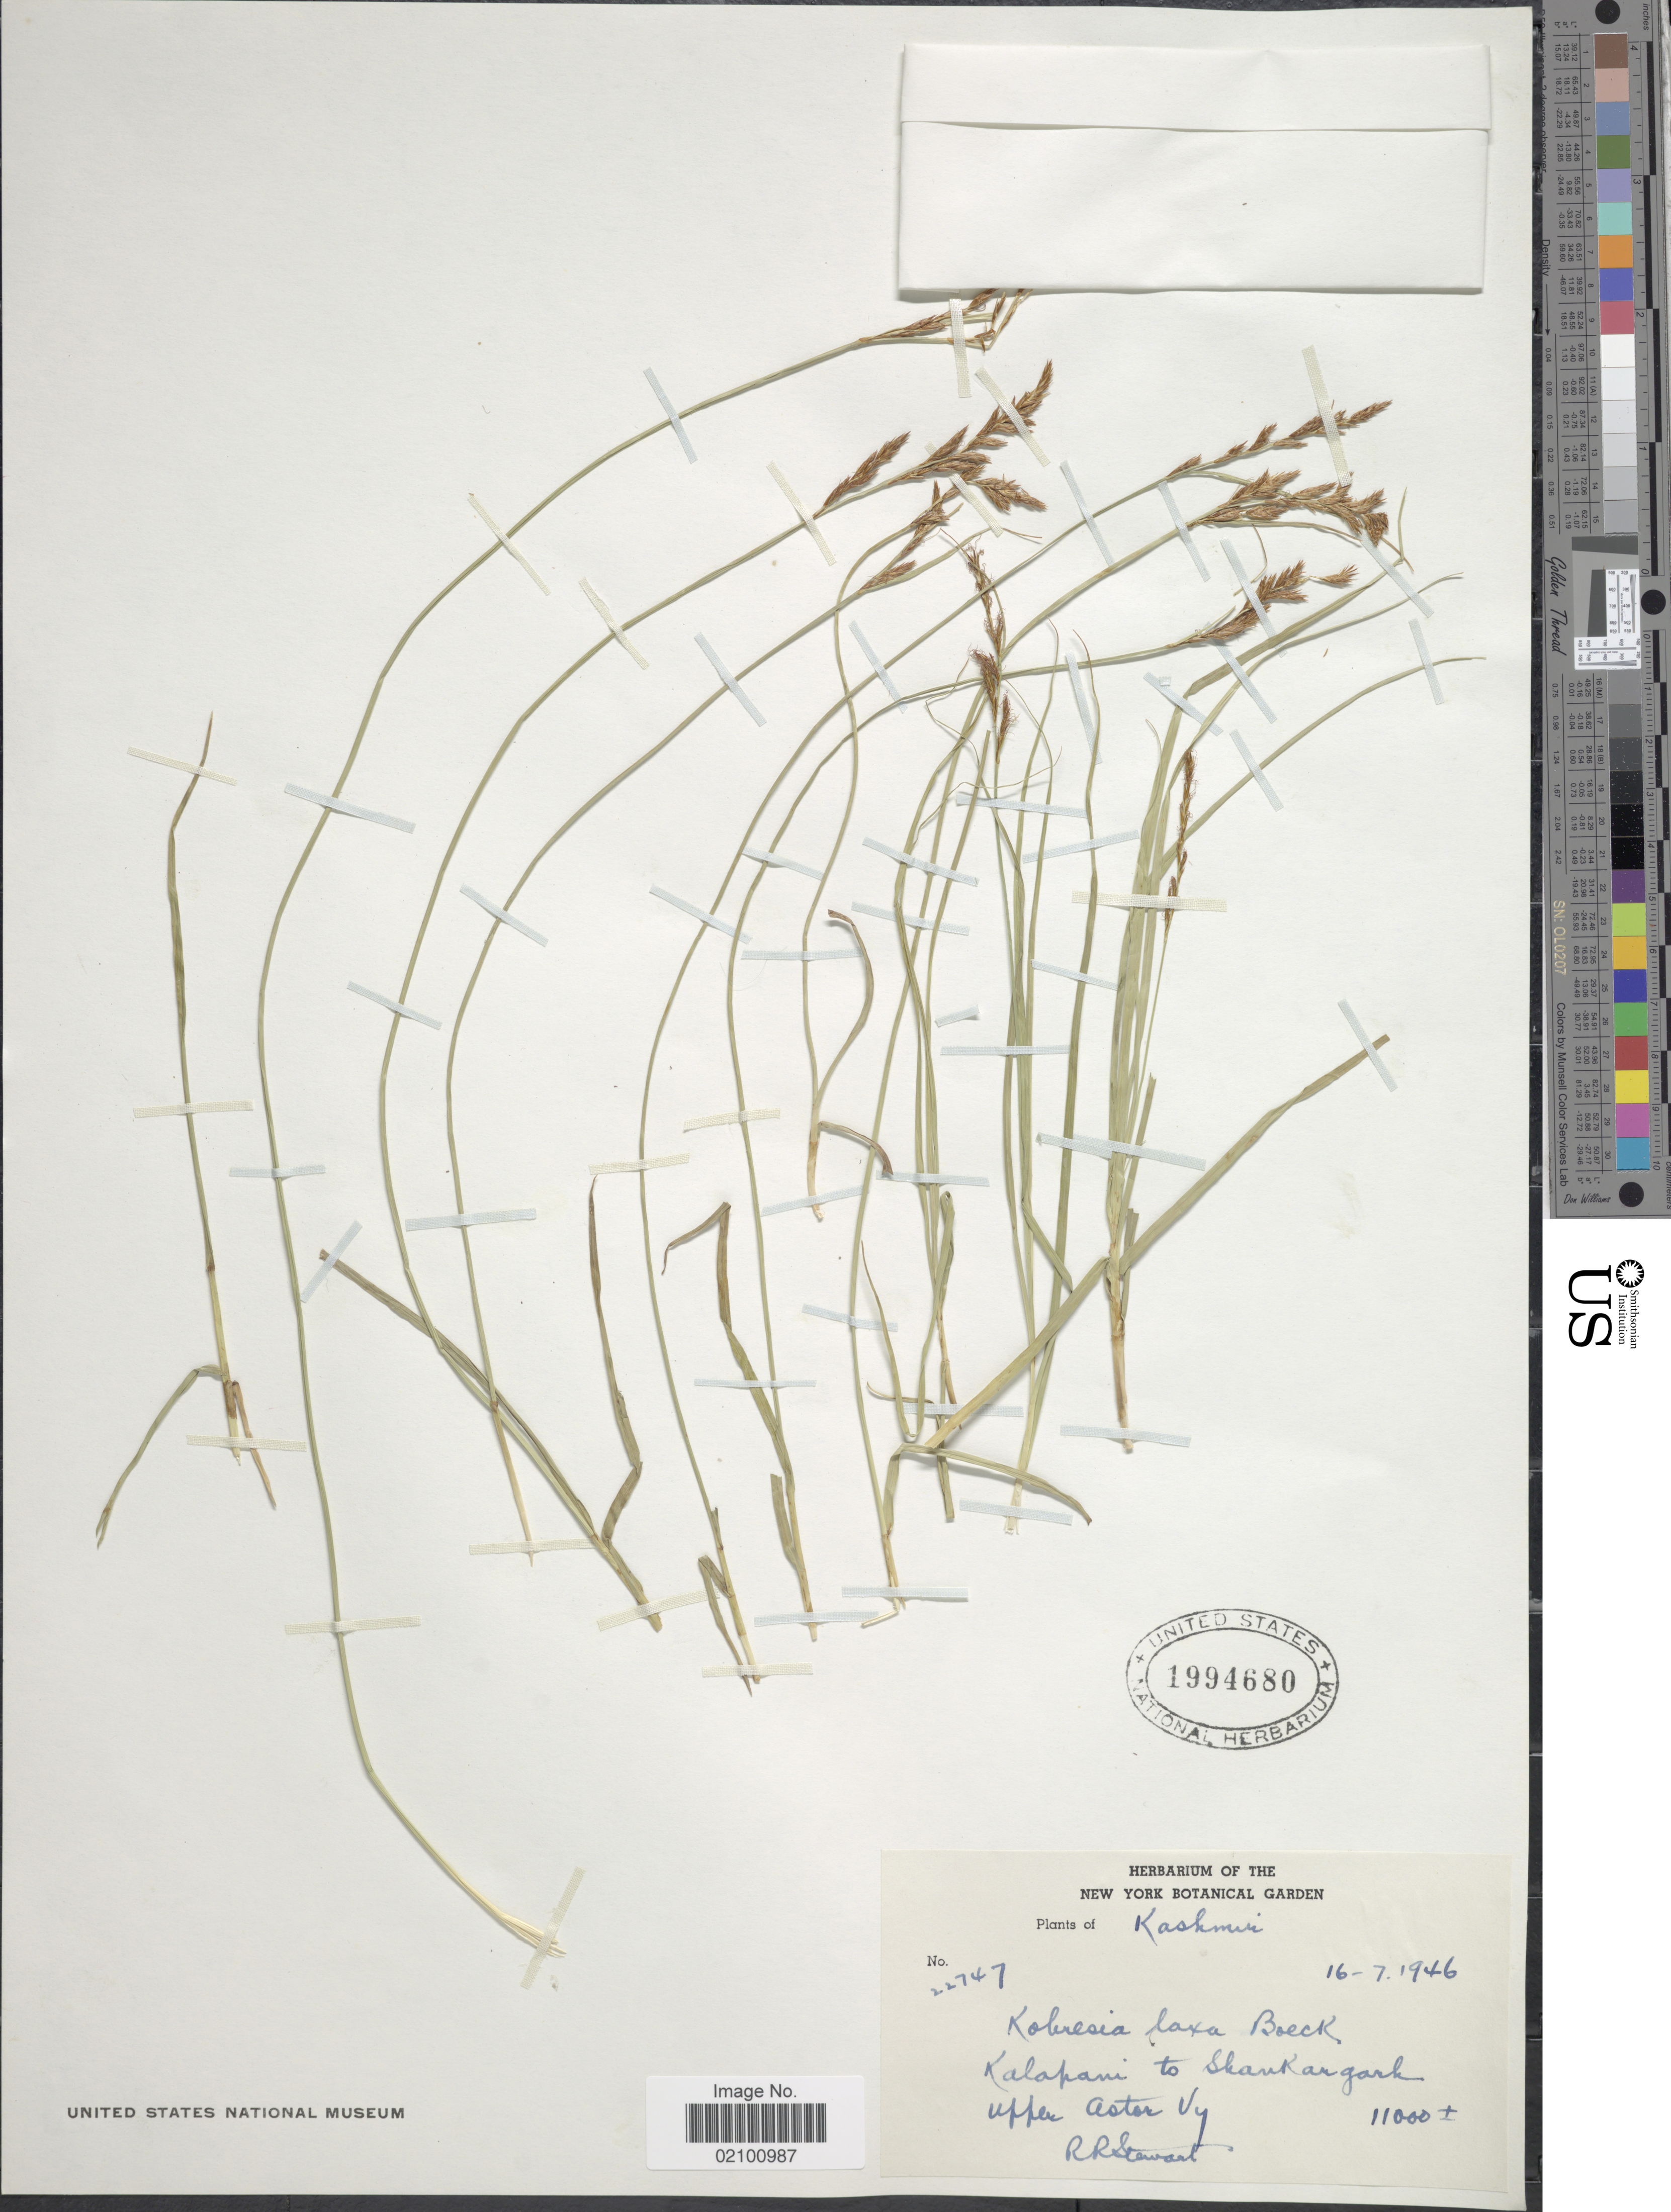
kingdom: Plantae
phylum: Tracheophyta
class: Liliopsida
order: Poales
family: Cyperaceae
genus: Carex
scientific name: Carex pseudolaxa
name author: (C.B. Clarke) O. Yano & S.R. Zhang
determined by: Strong, M. T., (US), Smithsonian Institution - National Museum of Natural History (UNITED STATES)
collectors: R. R. Stewart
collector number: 22747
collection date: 1946-07-16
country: India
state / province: Jammu and Kashmir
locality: Kashmir, Kalapani to Shankargarh, Upper Astor Vy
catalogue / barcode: US 1994680